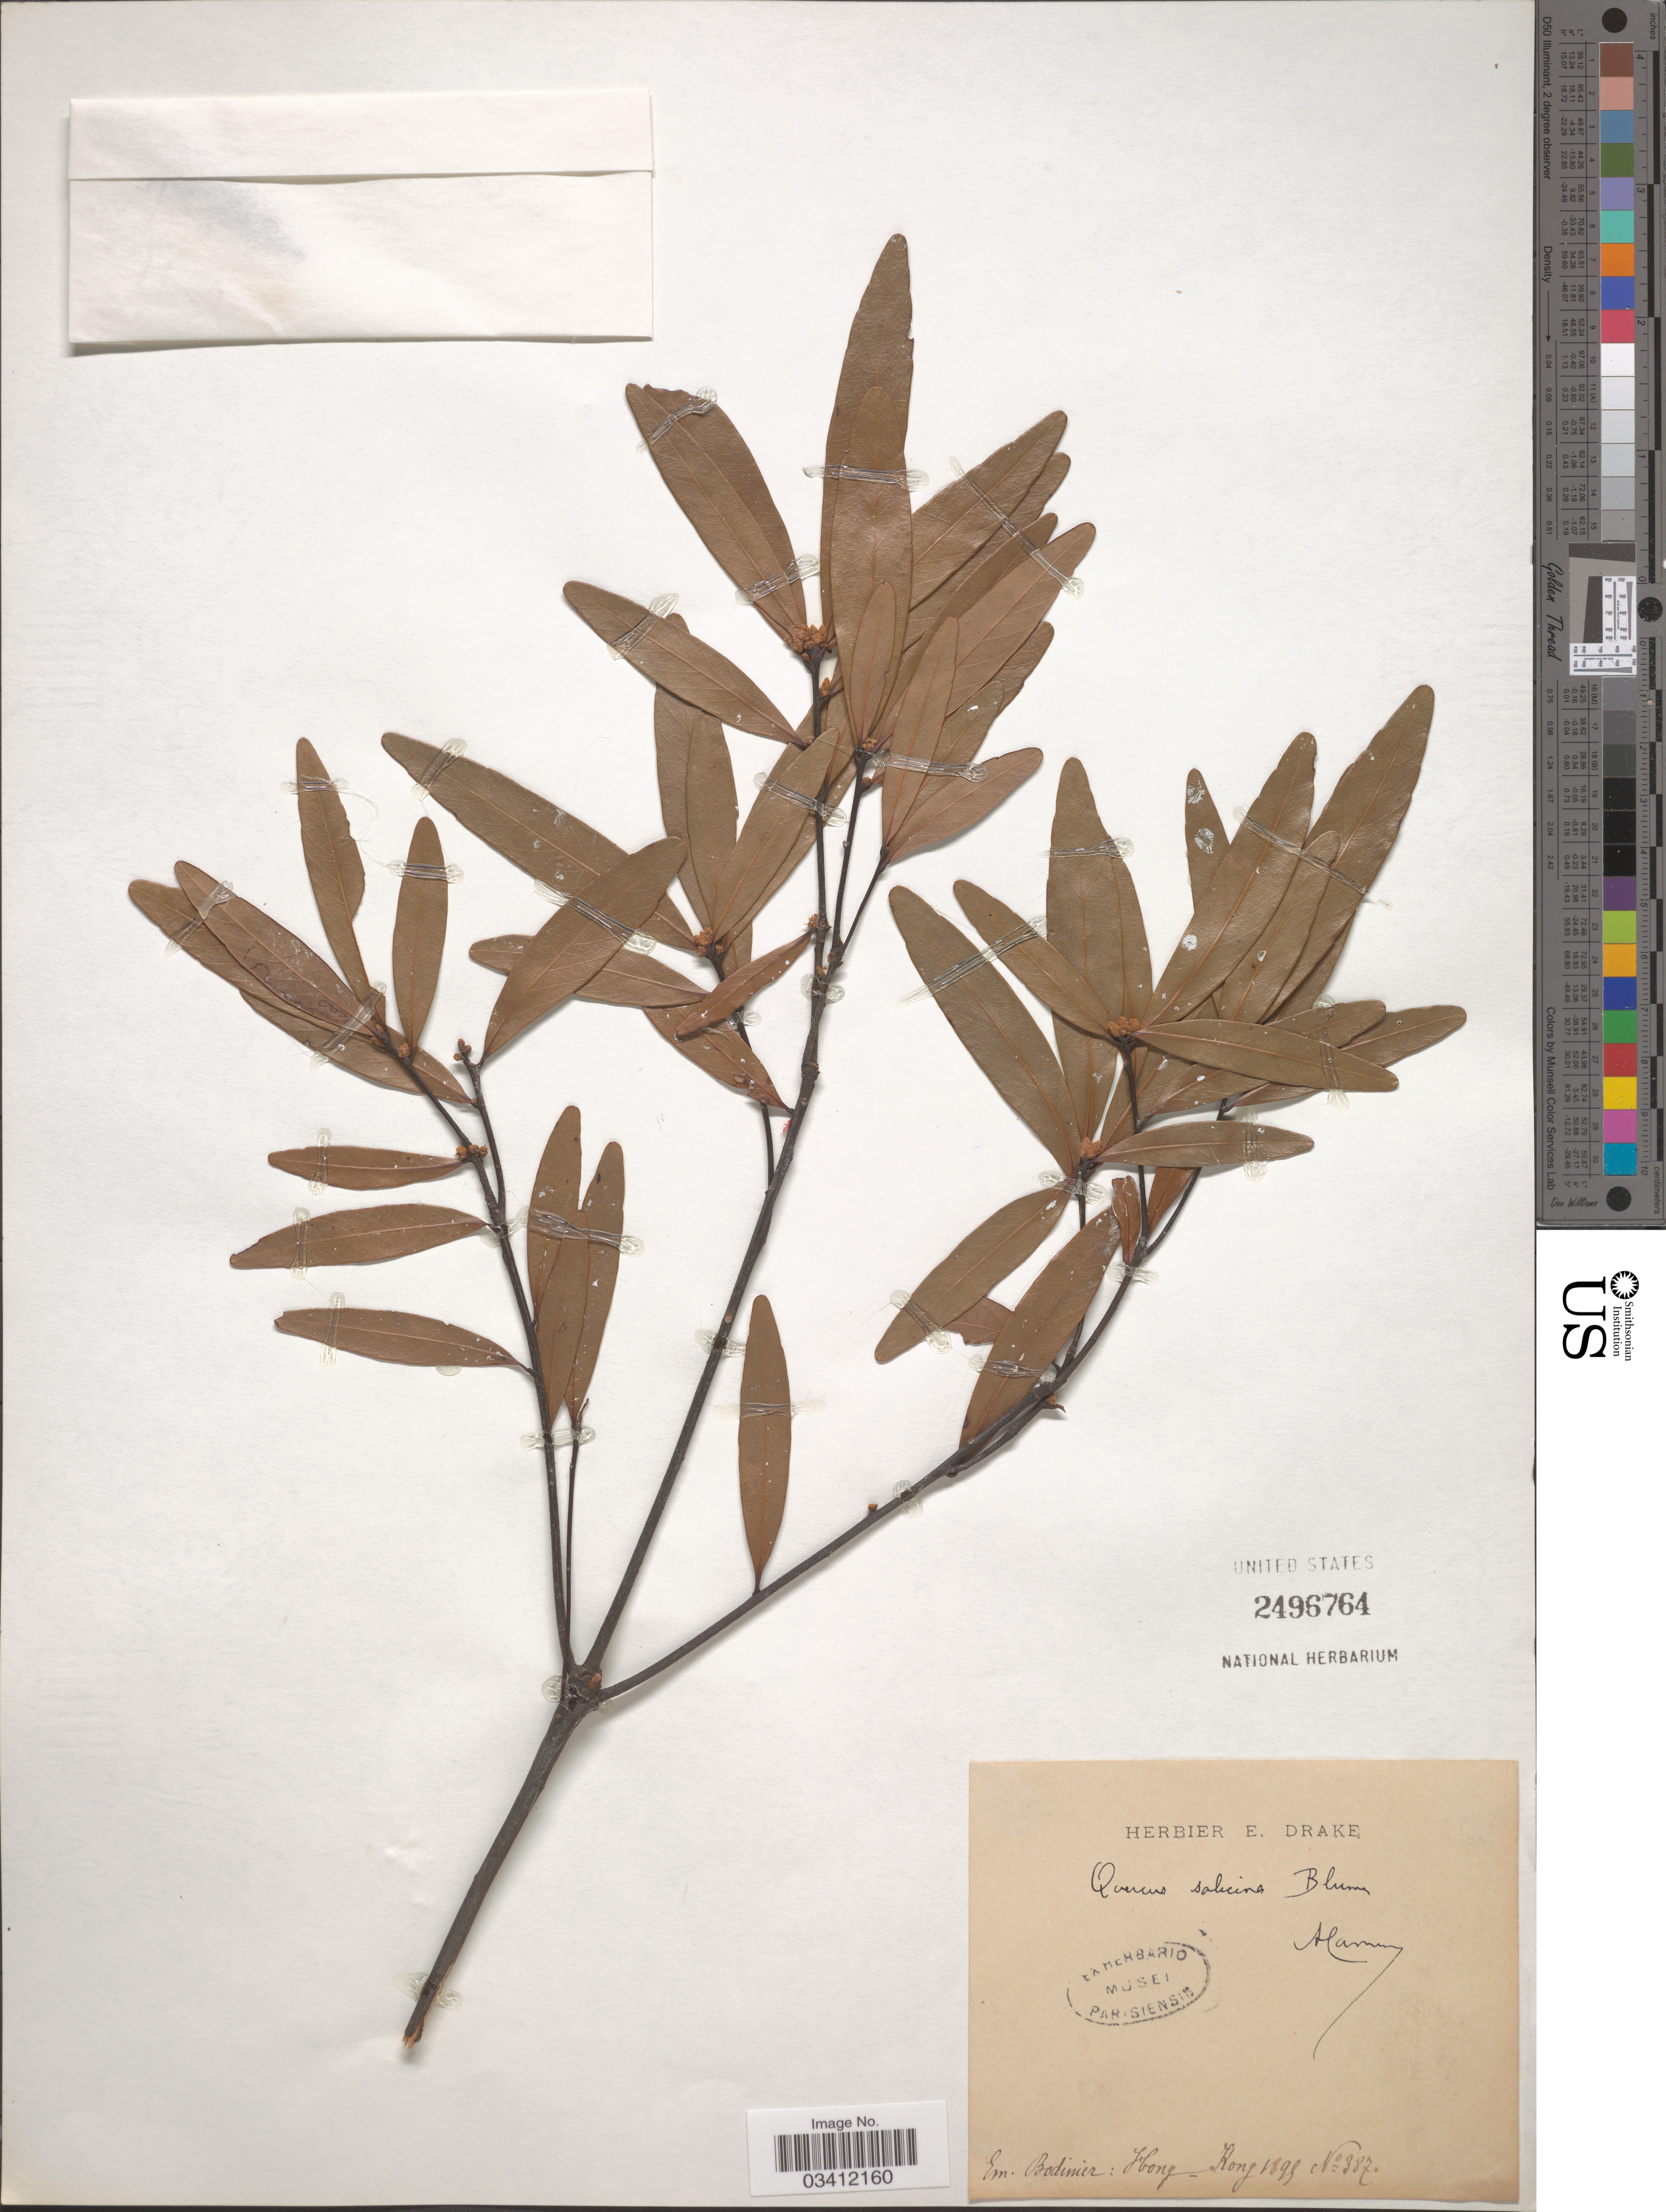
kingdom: Plantae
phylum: Tracheophyta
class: Magnoliopsida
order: Fagales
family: Fagaceae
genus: Quercus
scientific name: Quercus salicina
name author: Blume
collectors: E. Bodinier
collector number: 387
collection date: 1895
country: China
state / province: Hong Kong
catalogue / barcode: US 2496764